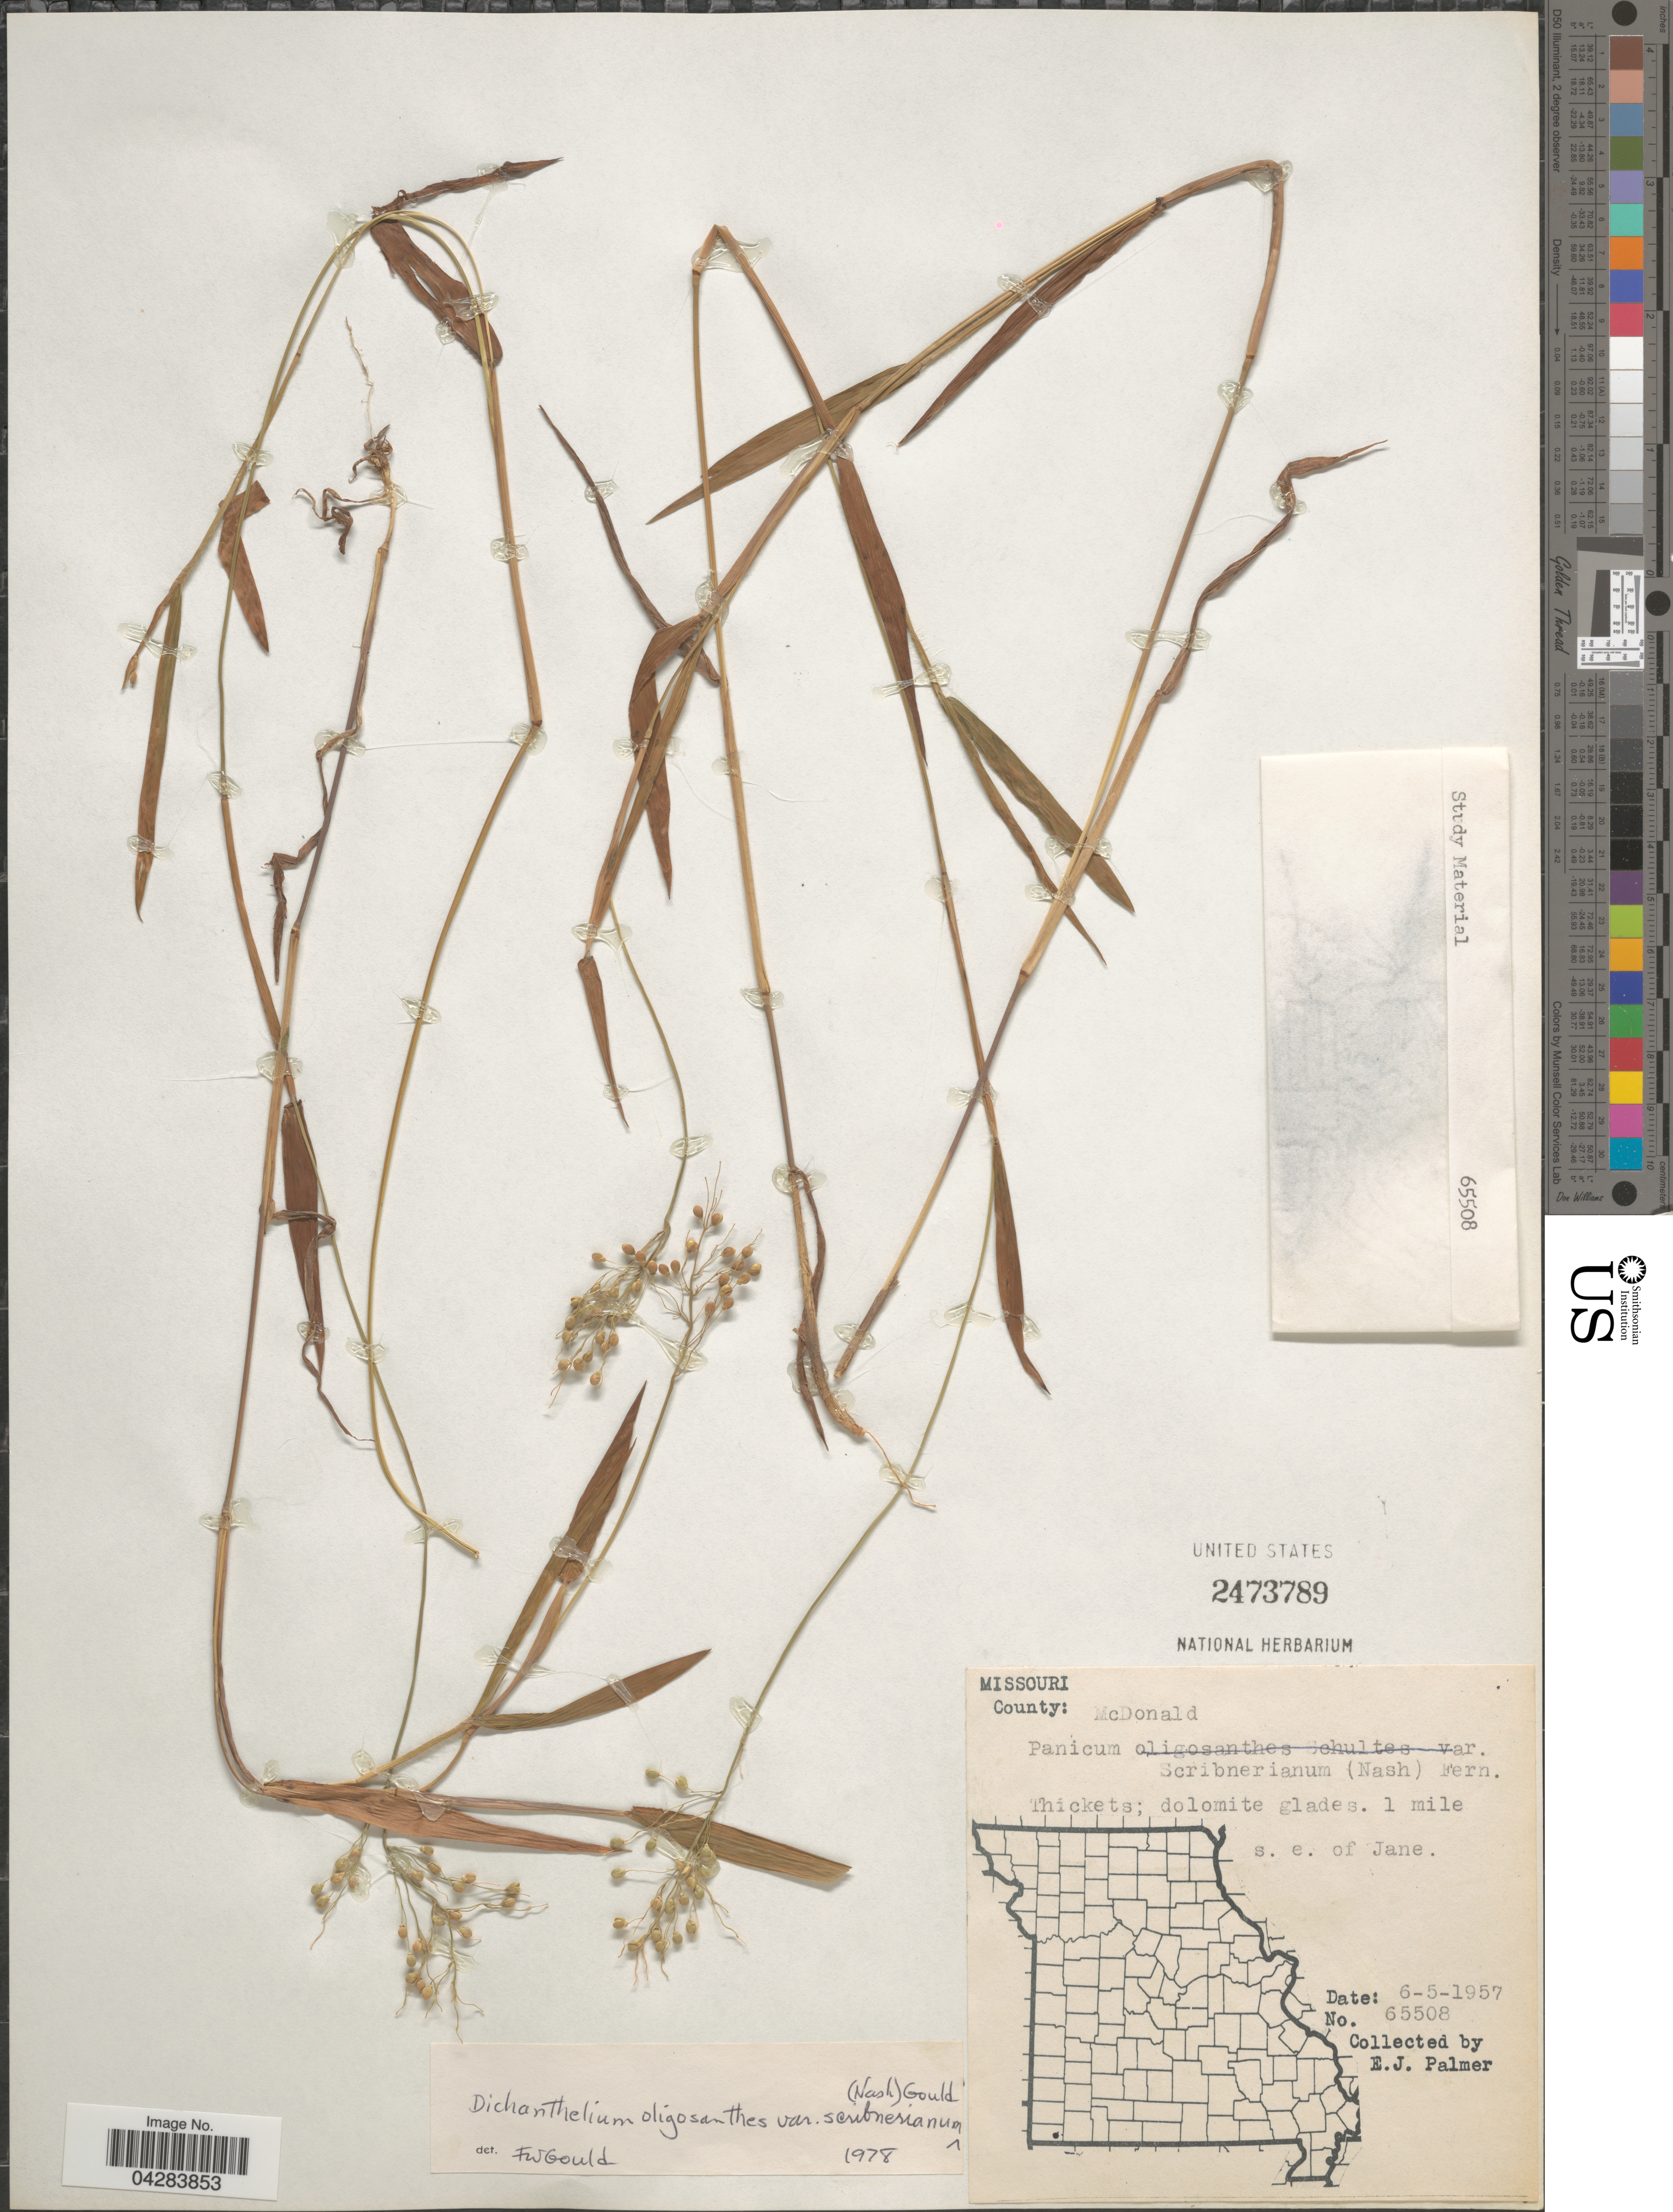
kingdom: Plantae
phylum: Tracheophyta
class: Liliopsida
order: Poales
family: Poaceae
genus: Dichanthelium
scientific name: Dichanthelium oligosanthes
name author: (Schult.) Gould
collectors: E. J. Palmer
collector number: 65508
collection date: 1957-06-05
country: United States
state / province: Missouri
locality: County: McDonald. 1 mile s. e. of Jane.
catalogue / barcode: US 2473789